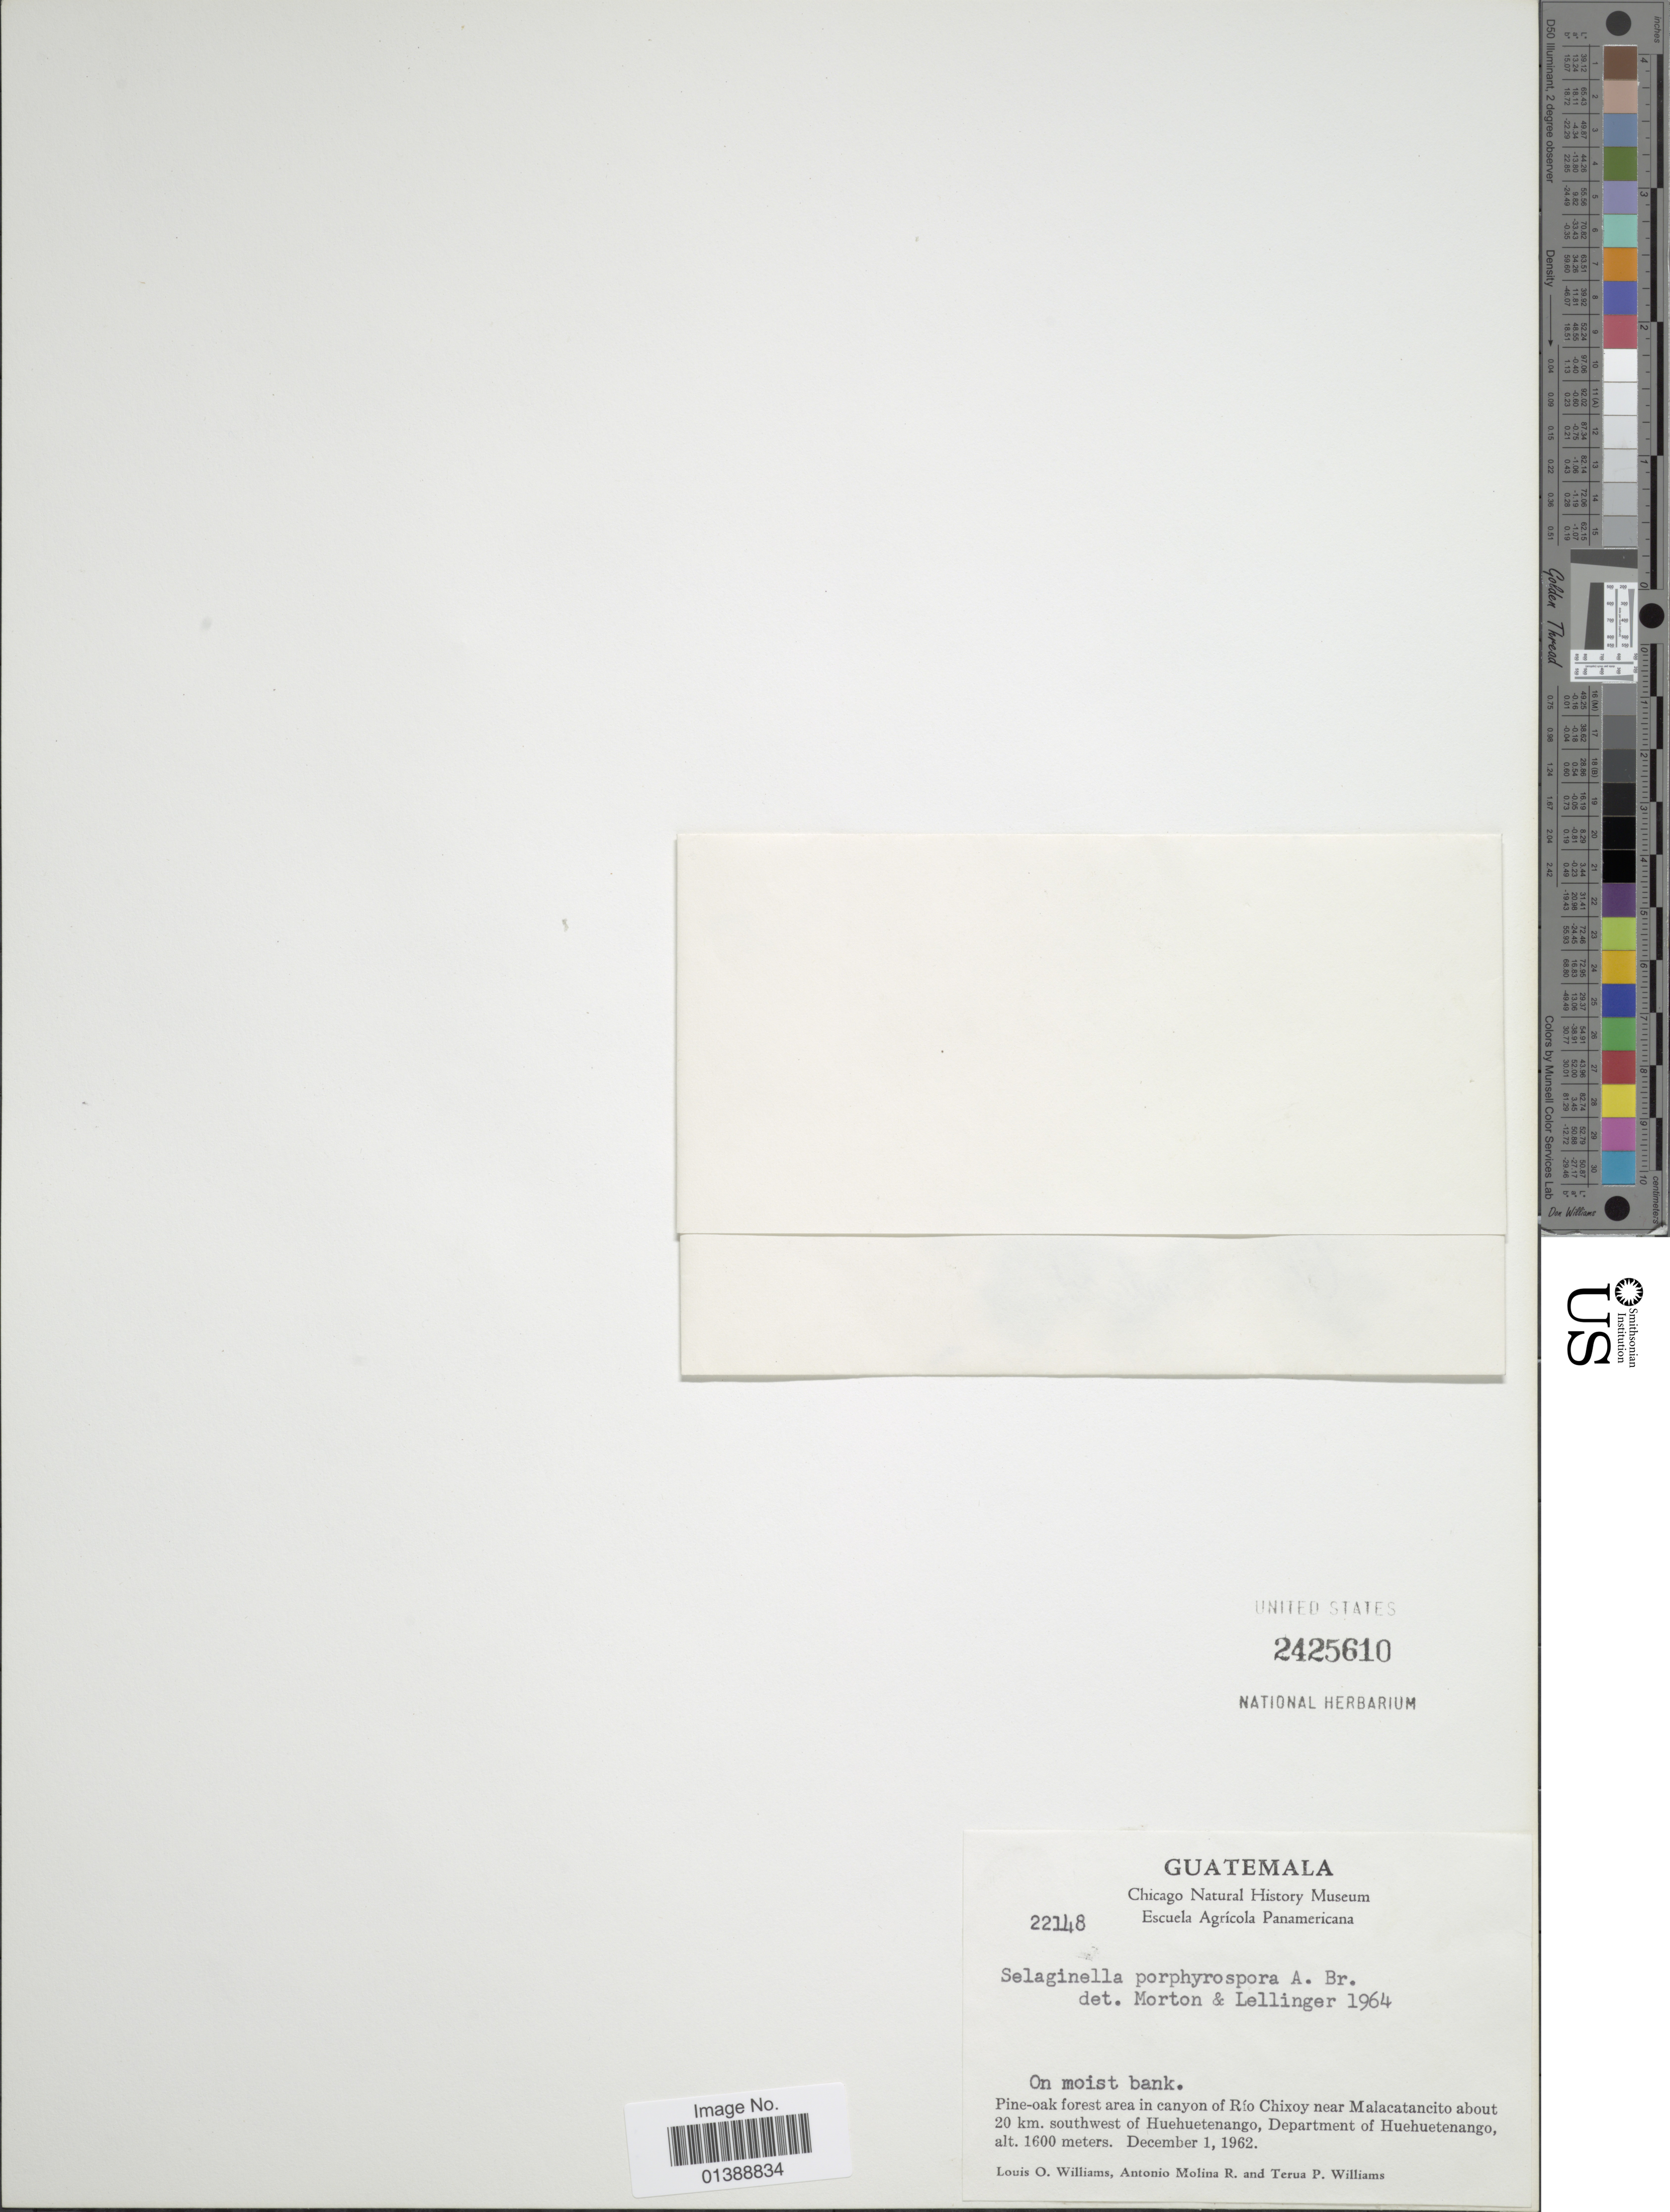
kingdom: Plantae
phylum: Tracheophyta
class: Lycopodiopsida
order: Selaginellales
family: Selaginellaceae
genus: Selaginella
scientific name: Selaginella porphyrospora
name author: A. Braun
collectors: L. O. Williams, A. Molina R. & T. P. Williams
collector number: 224148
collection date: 1962-12-01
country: Guatemala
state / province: Huehuetenango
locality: Pine-oak forest area in canyon of Río Chixoy near Malacatancito about 20 km. southwest of Huehuetenango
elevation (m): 1600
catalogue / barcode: US 2425610